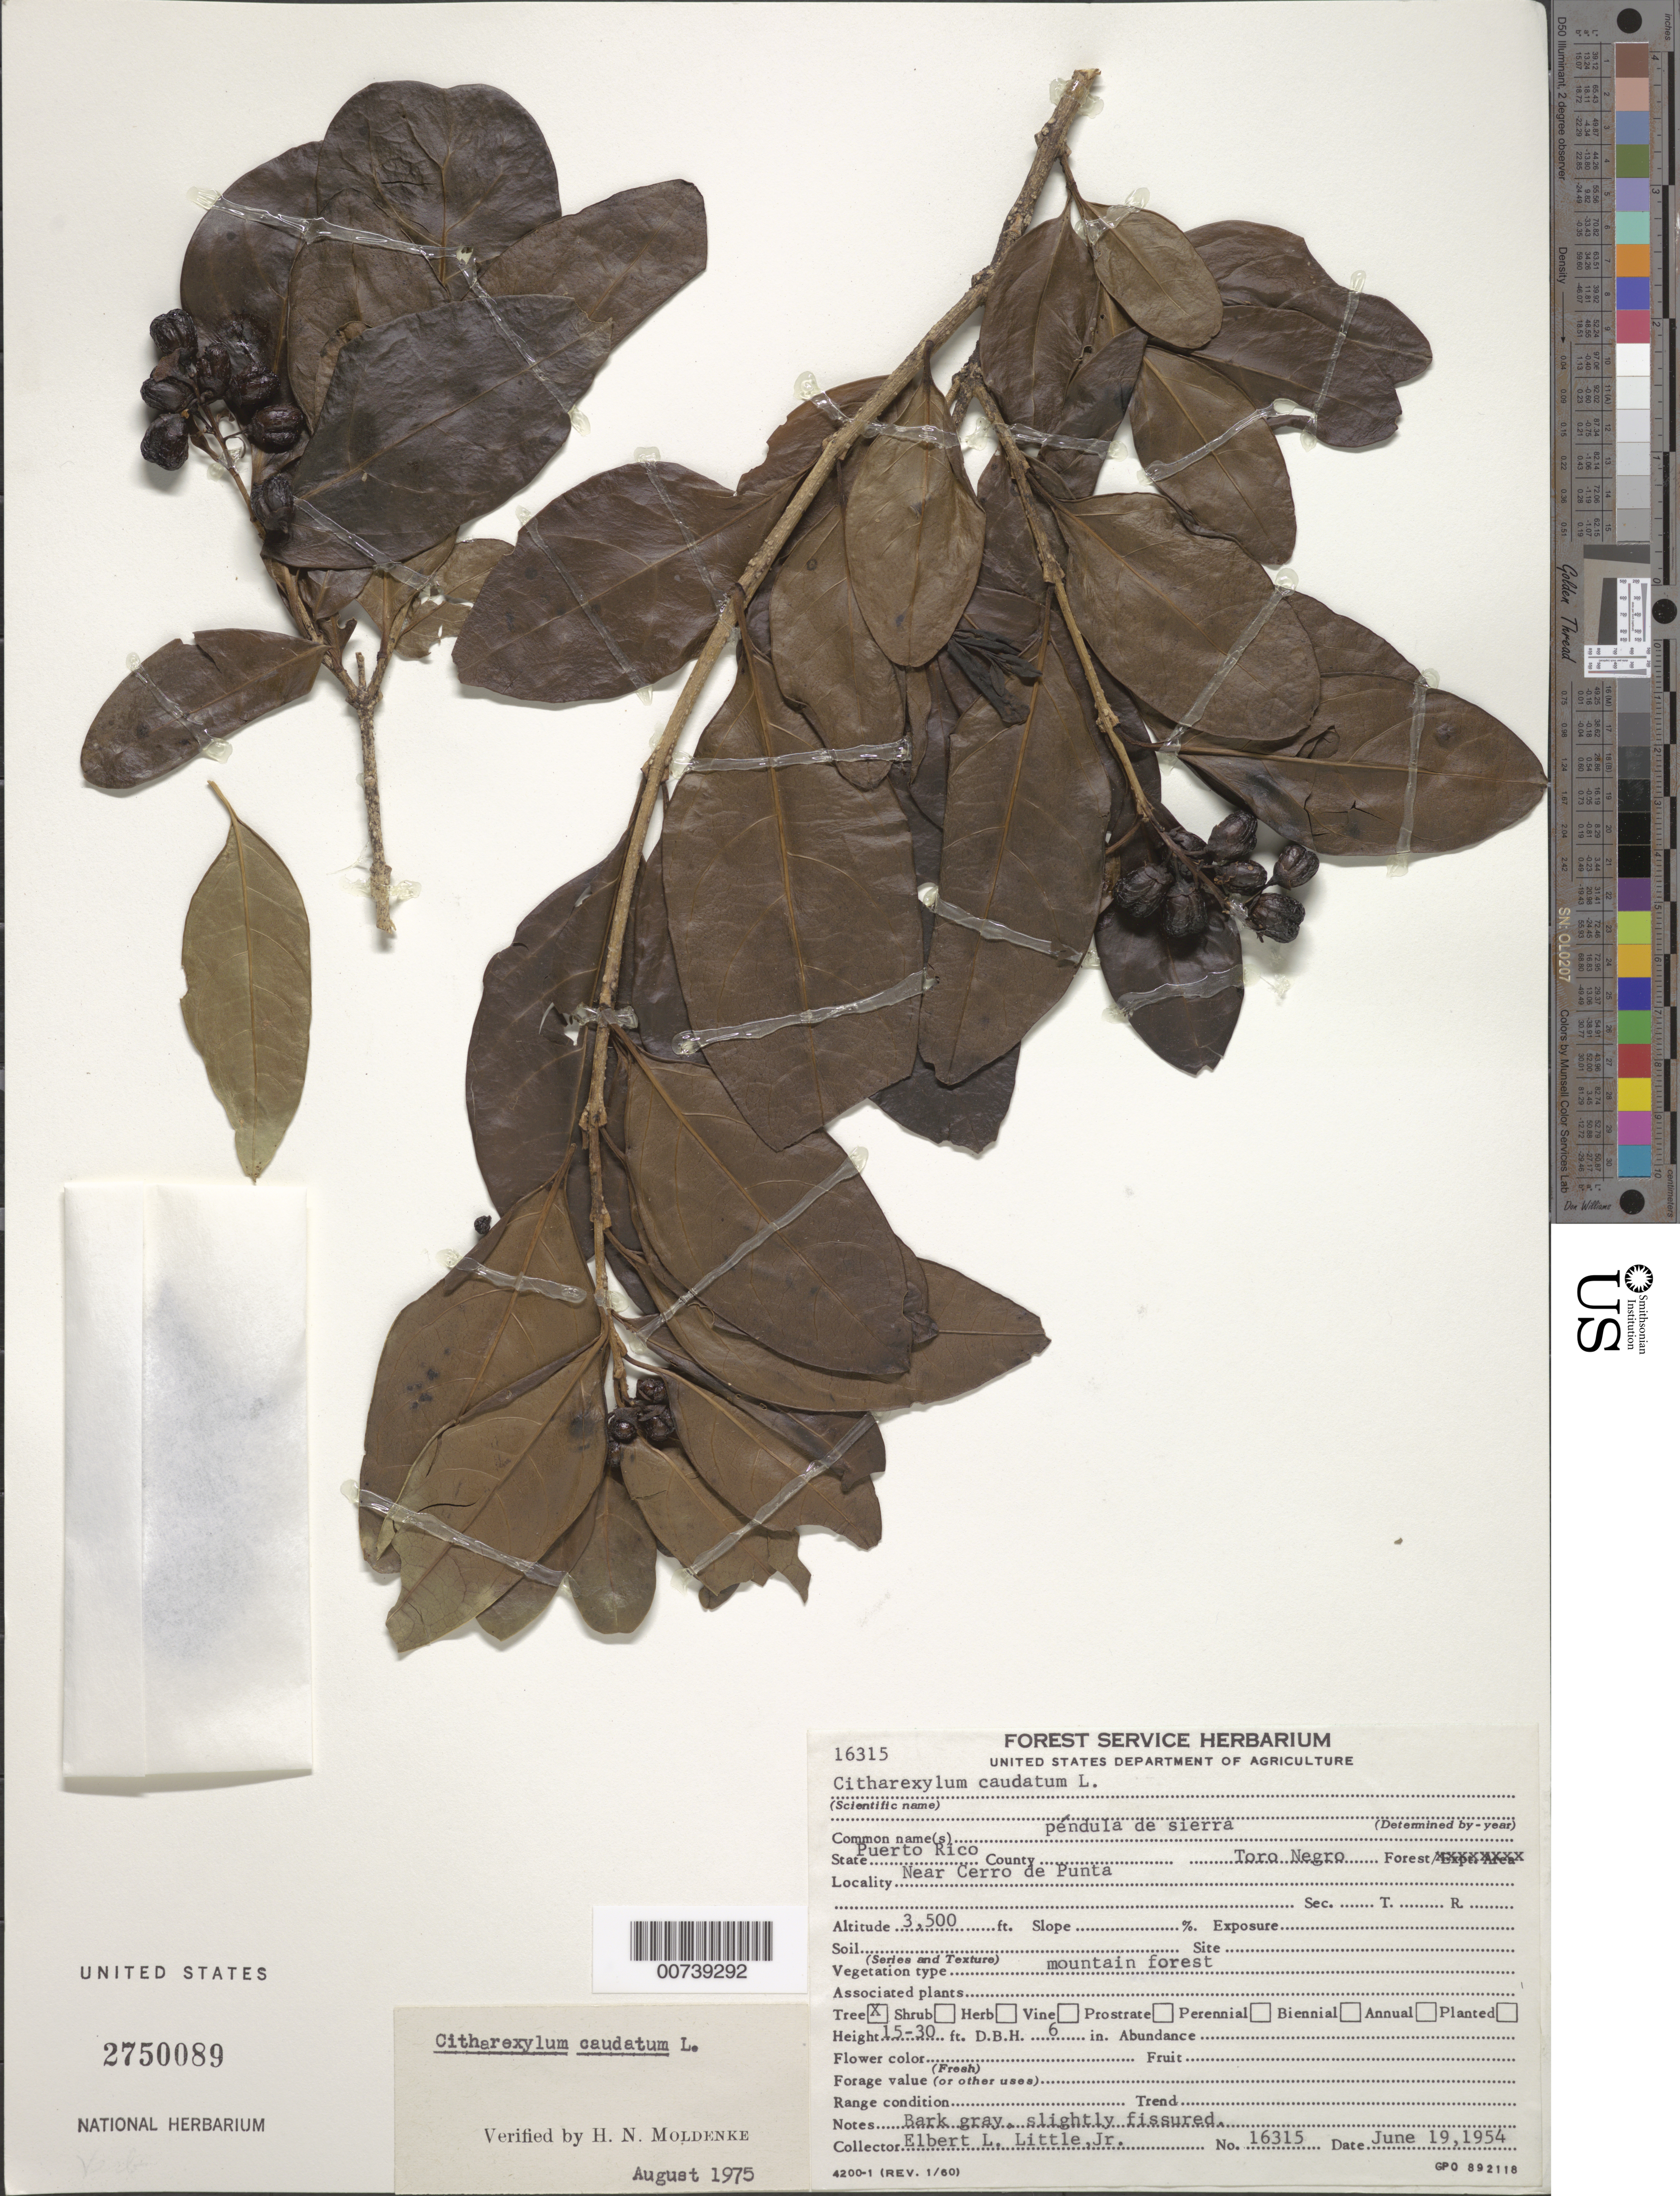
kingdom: Plantae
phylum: Tracheophyta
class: Magnoliopsida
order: Lamiales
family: Verbenaceae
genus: Citharexylum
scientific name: Citharexylum caudatum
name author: L.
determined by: Moldenke, H. N.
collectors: E. L. Little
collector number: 16315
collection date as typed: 19 Jun 1954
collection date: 1954-06-19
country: Puerto Rico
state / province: Jayuya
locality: Toro Negro Forest. Near Cerro de Punta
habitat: Mountain forest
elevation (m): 1067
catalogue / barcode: US 2750089